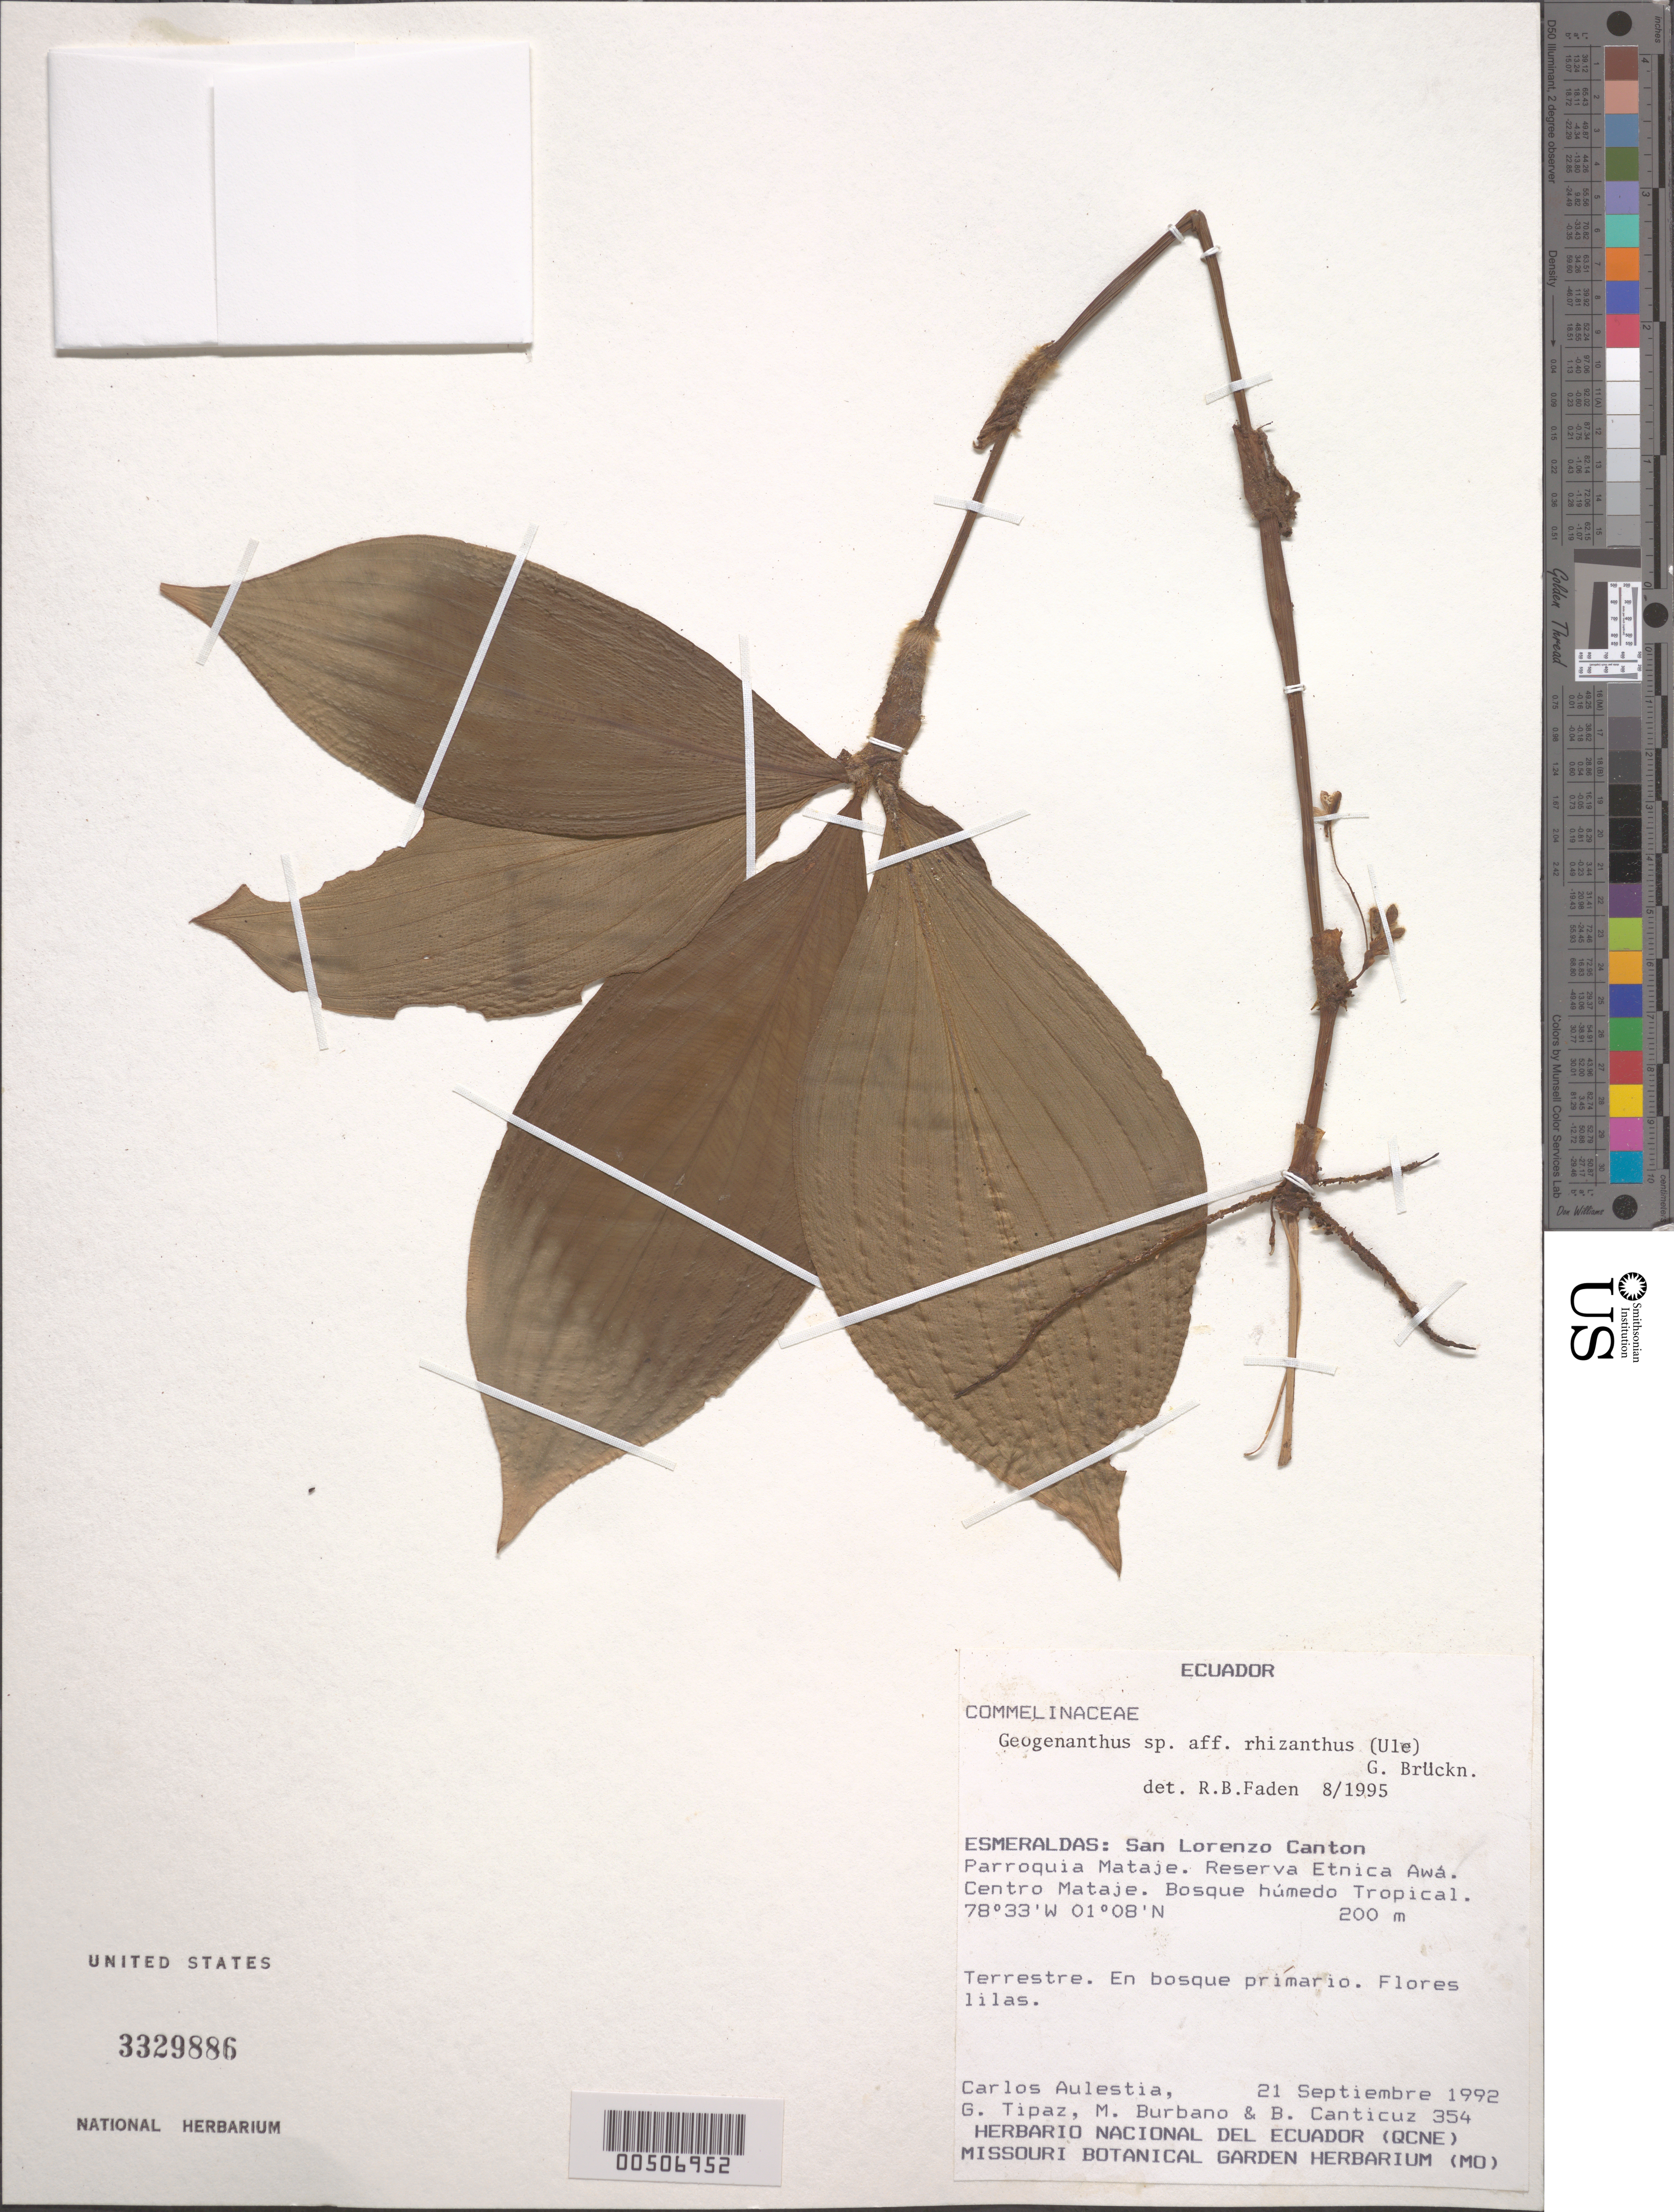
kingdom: Plantae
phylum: Tracheophyta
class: Liliopsida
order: Commelinales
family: Commelinaceae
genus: Geogenanthus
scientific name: Geogenanthus rhizanthus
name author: (Ule) G. Brückn.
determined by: Faden, Robert B., (US), Smithsonian Institution - National Museum of Natural History (UNITED STATES)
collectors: C. Aulestia, G. J. Tipaz, M. Burbano & B. Canticuz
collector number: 354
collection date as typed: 21 Sep 1992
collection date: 1992-09-21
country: Ecuador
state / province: Esmeraldas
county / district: San Lorenzo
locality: San Lorenzo Canton, Etnica Awa Reserve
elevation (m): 200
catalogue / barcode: US 3329886